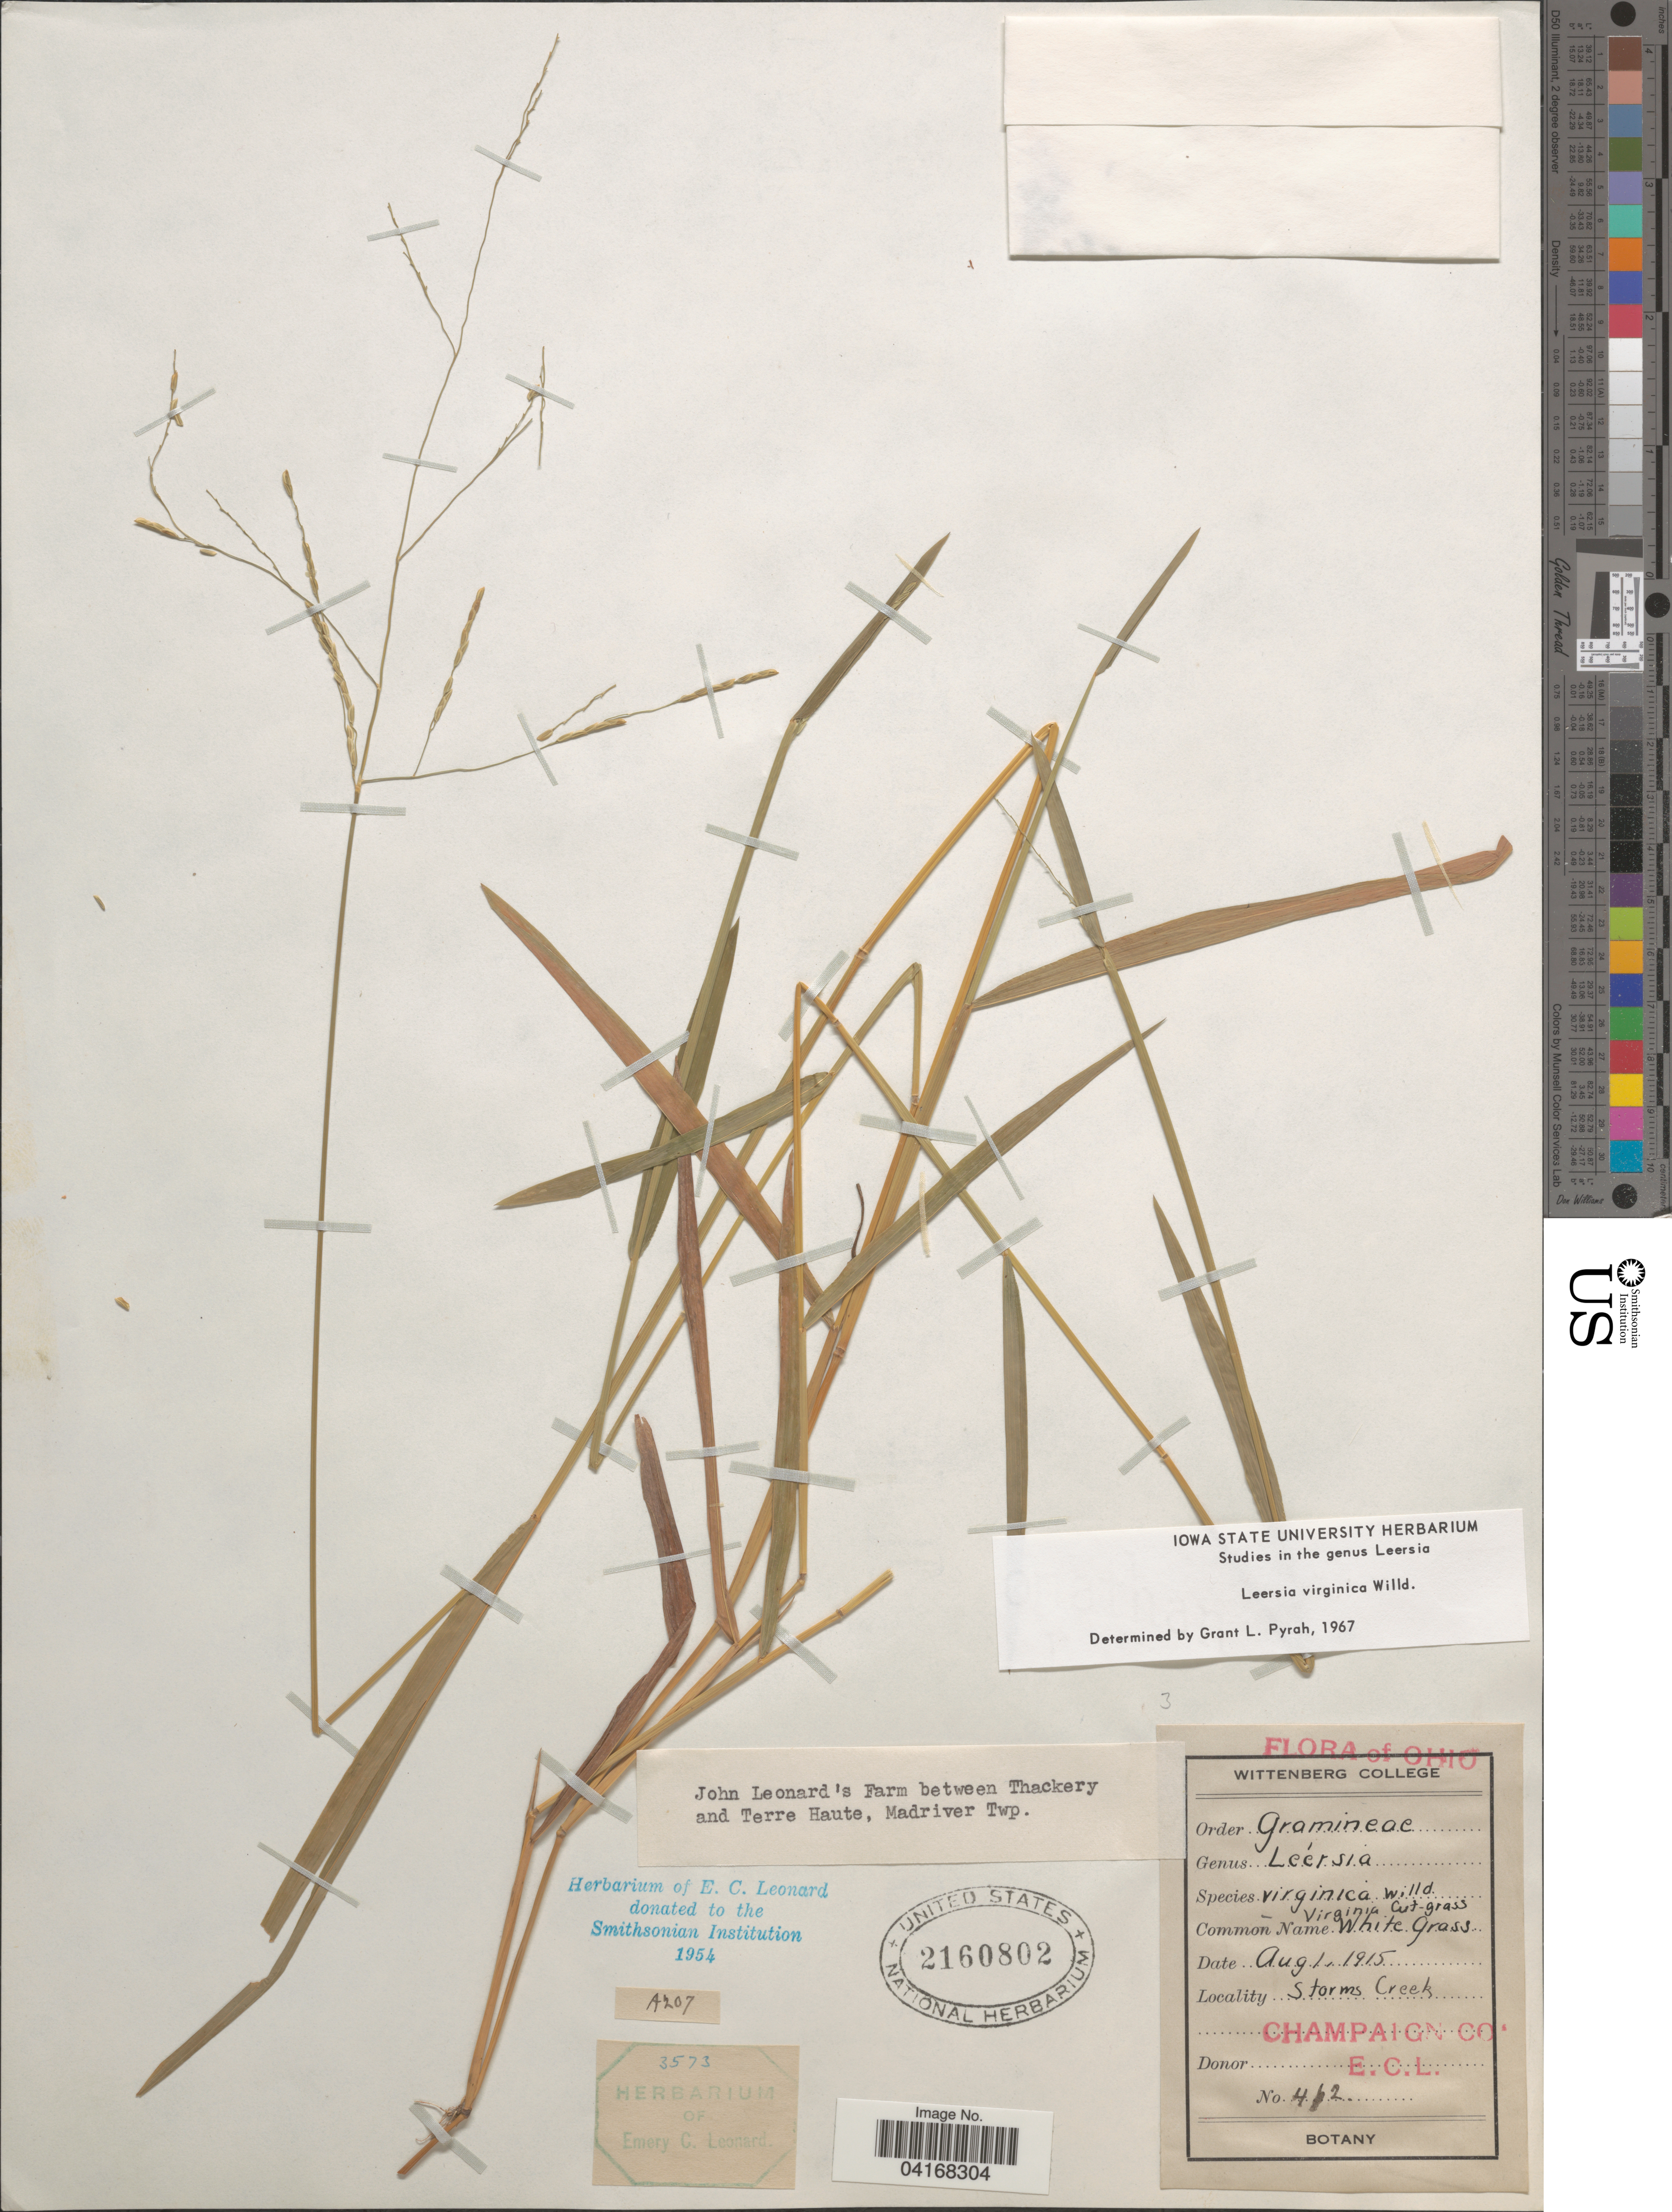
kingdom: Plantae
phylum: Tracheophyta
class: Liliopsida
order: Poales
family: Poaceae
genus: Leersia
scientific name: Leersia virginica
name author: Willd.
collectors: E. C. Leonard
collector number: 412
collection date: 1915-08-01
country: United States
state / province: Ohio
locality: Storms Creek. Champaign Co. John Leonard's Farm between Thackery and Terre Haute, Madriver Twp.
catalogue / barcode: US 2160802